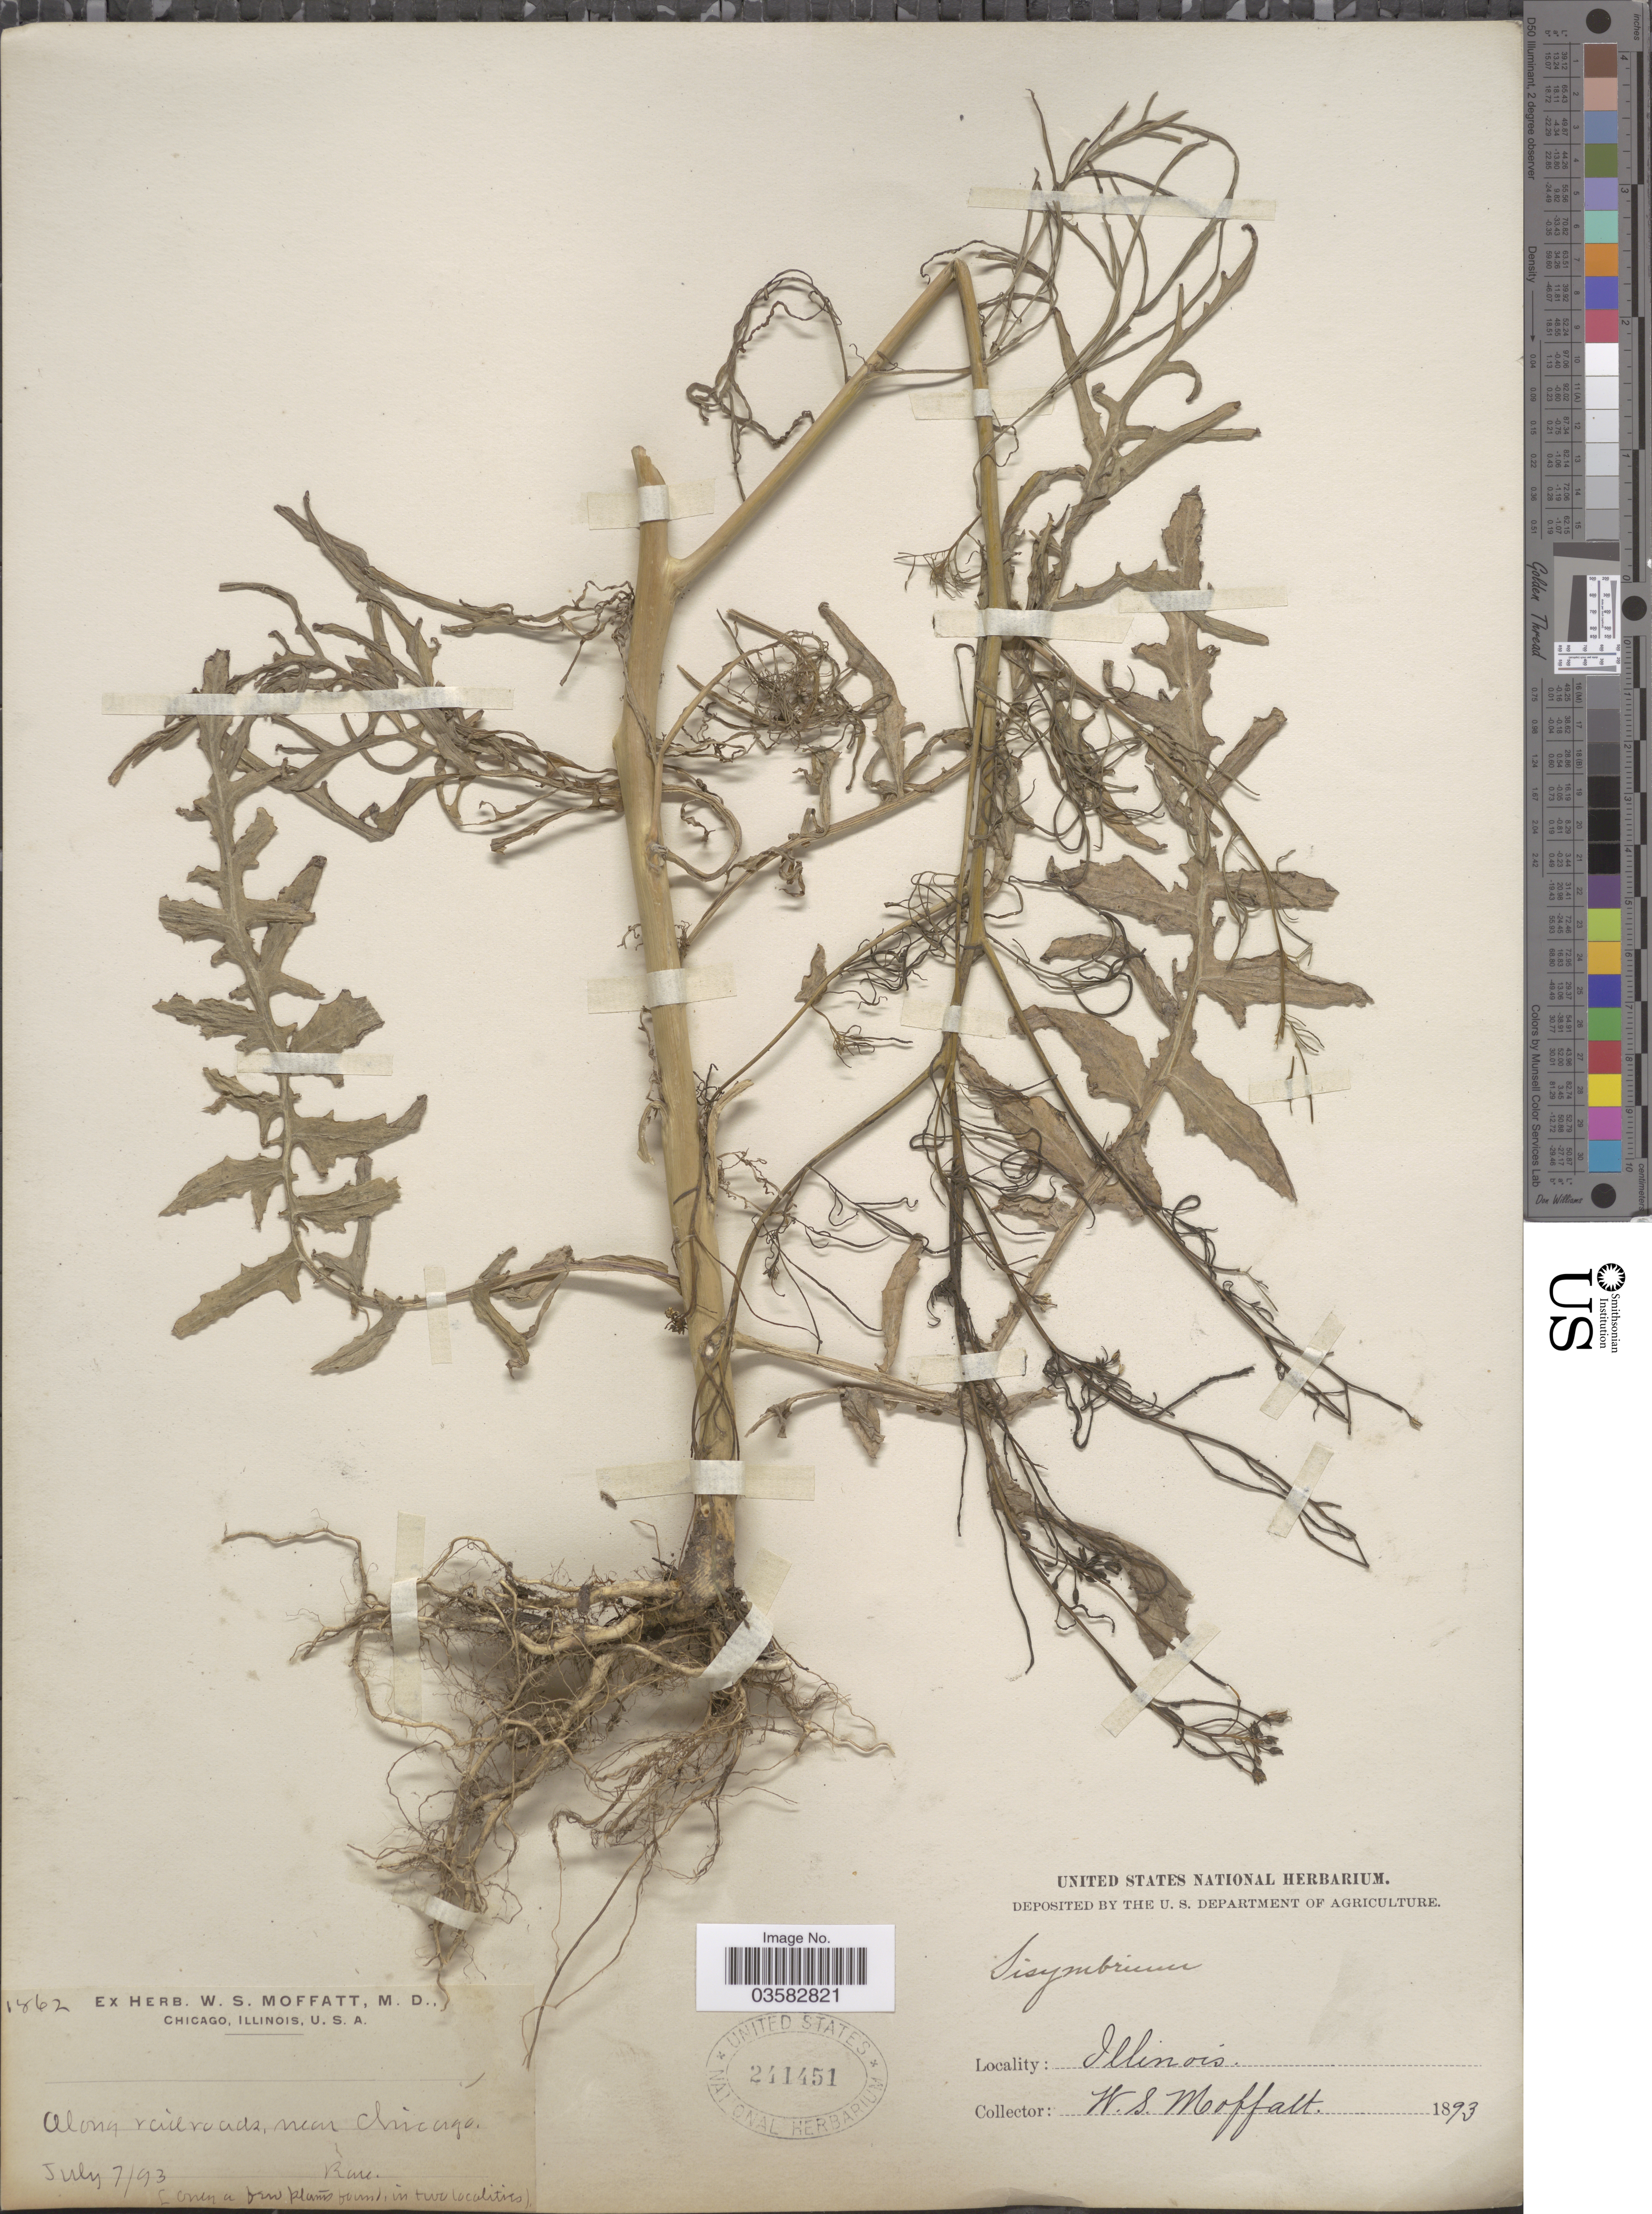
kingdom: Plantae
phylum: Tracheophyta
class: Magnoliopsida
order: Brassicales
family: Brassicaceae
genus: Sisymbrium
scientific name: Sisymbrium altissimum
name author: L.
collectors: W. Moffatt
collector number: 1862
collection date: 1893-07-07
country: United States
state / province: Illinois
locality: Along railroads, near Chicago.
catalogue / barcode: US 241451